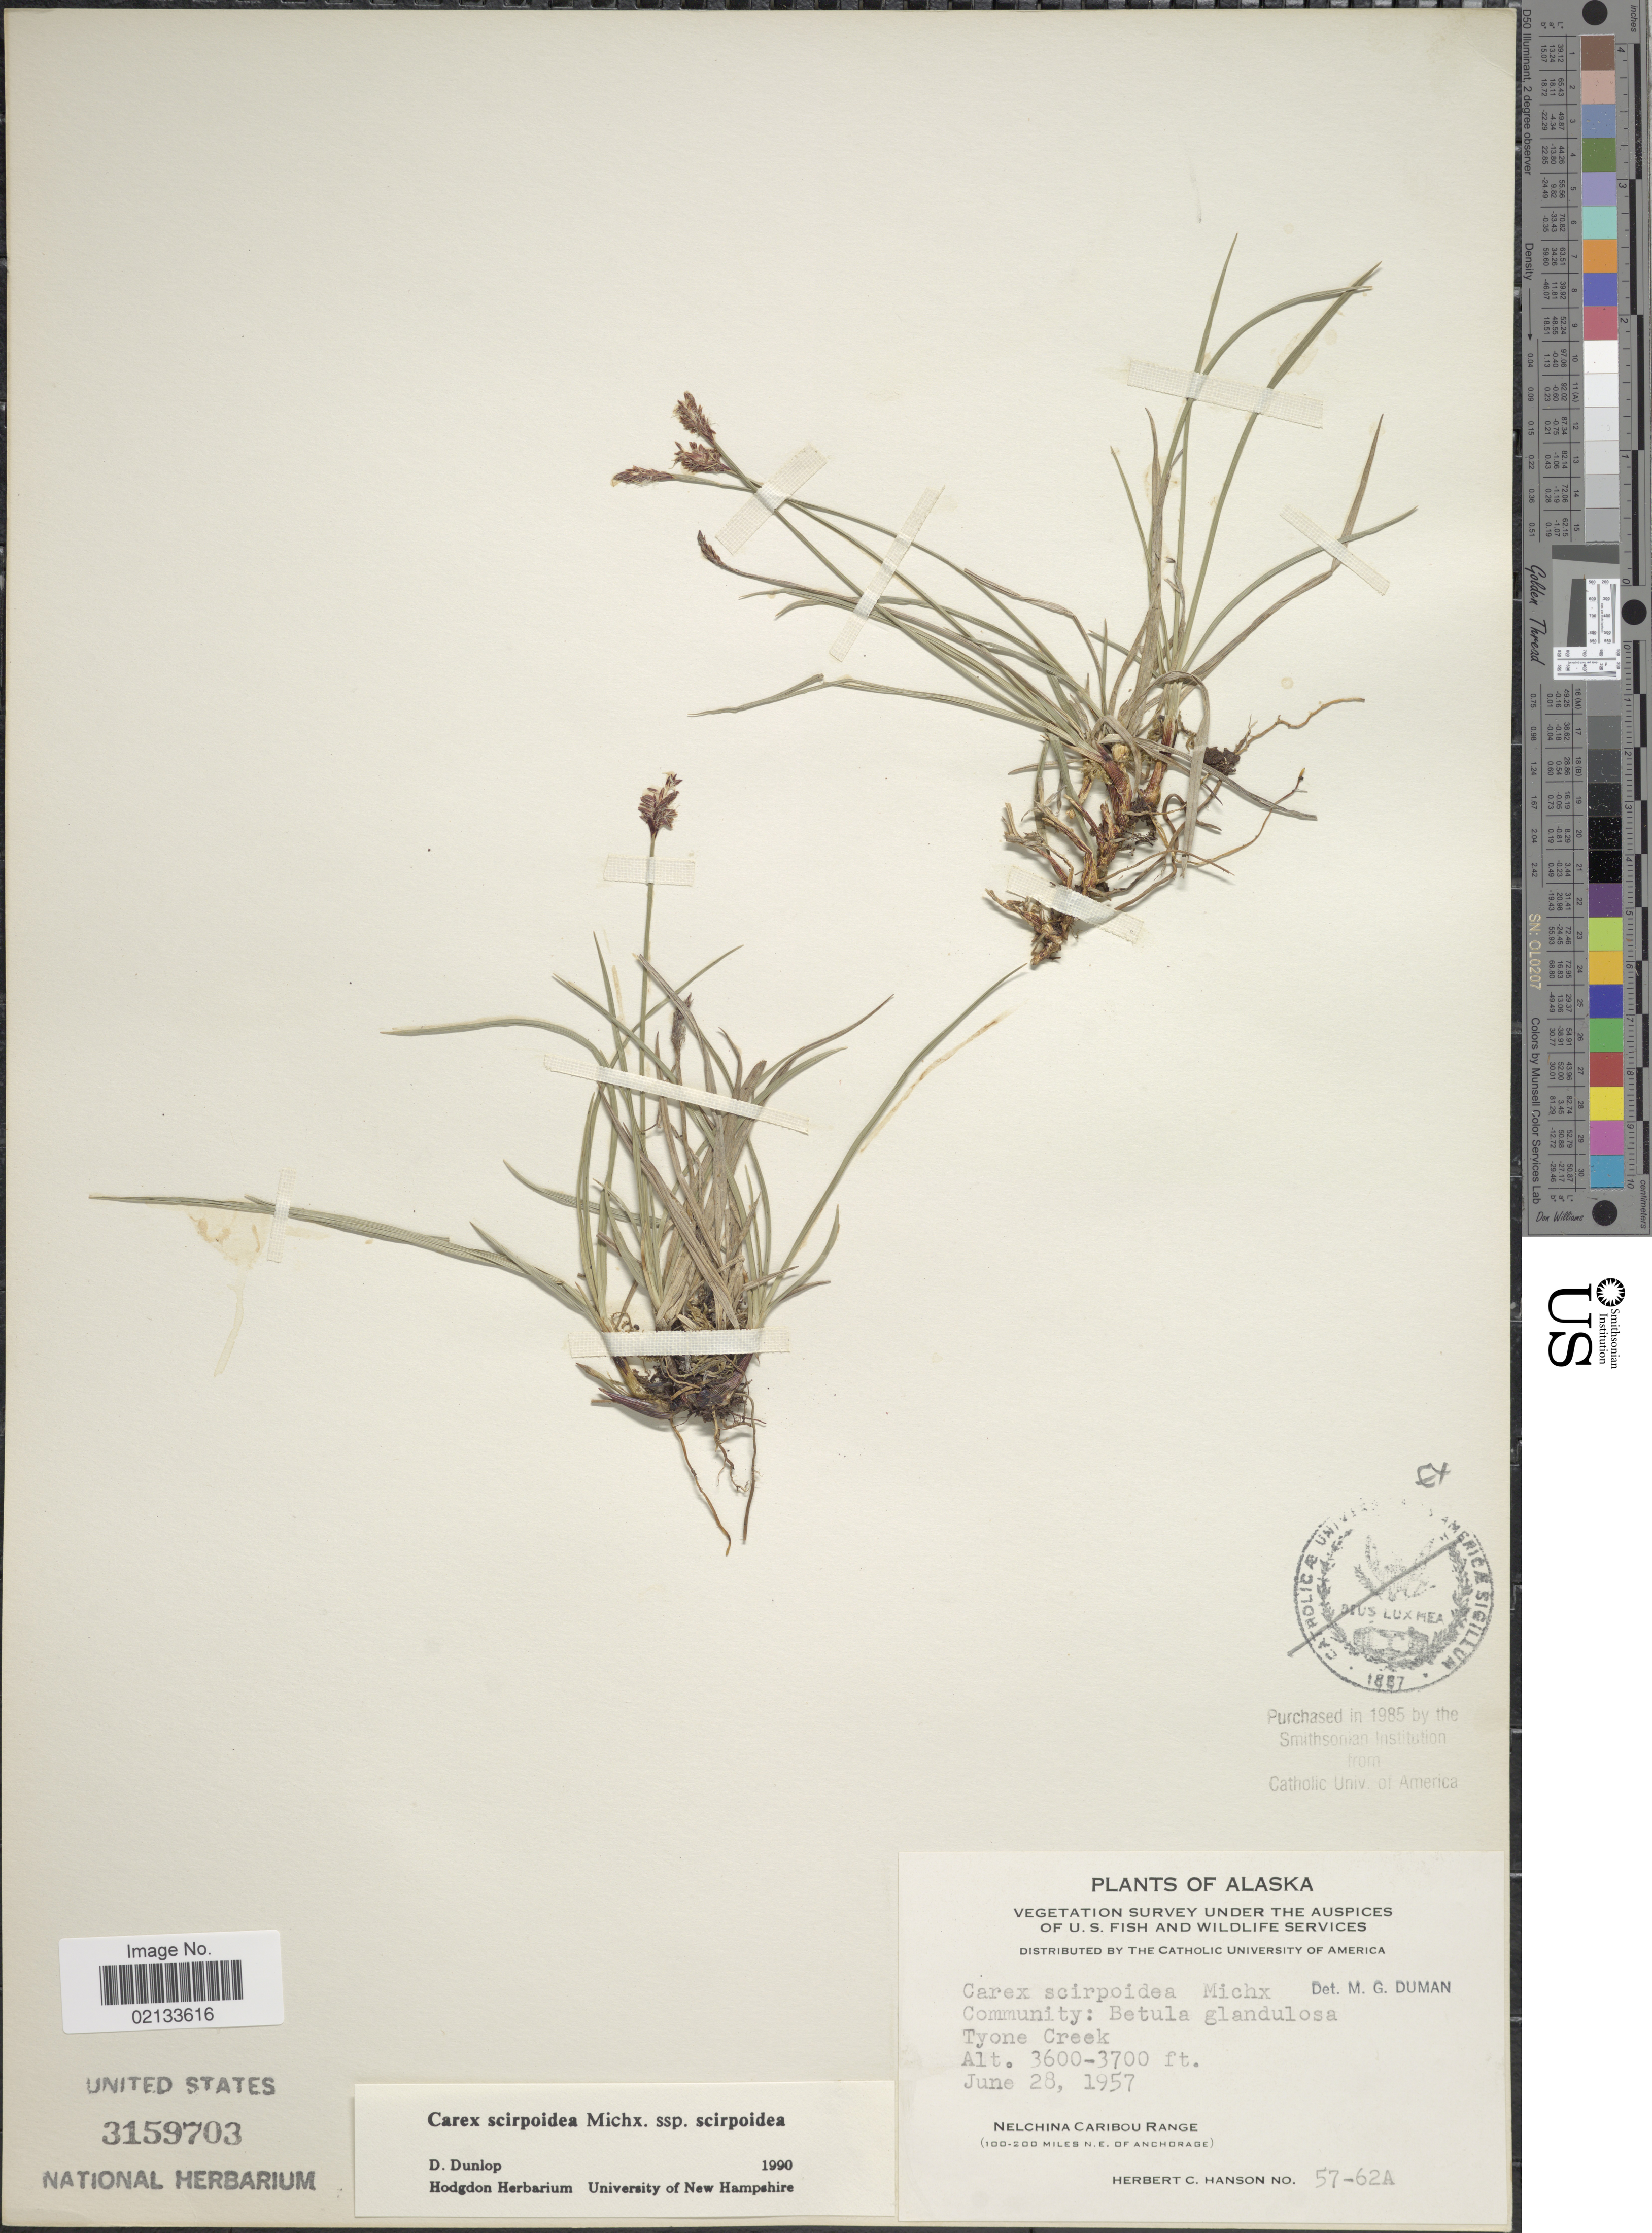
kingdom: Plantae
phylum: Tracheophyta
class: Liliopsida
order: Poales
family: Cyperaceae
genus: Carex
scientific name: Carex scirpoidea subsp. scirpoidea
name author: Michx.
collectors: H. Hanson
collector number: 57-62A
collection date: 1957-06-28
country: United States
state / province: Alaska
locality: Tyone Creek, Nelchina Caribou Range (100-200 miles N.E. of Anchorage)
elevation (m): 1097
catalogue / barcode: US 3159703